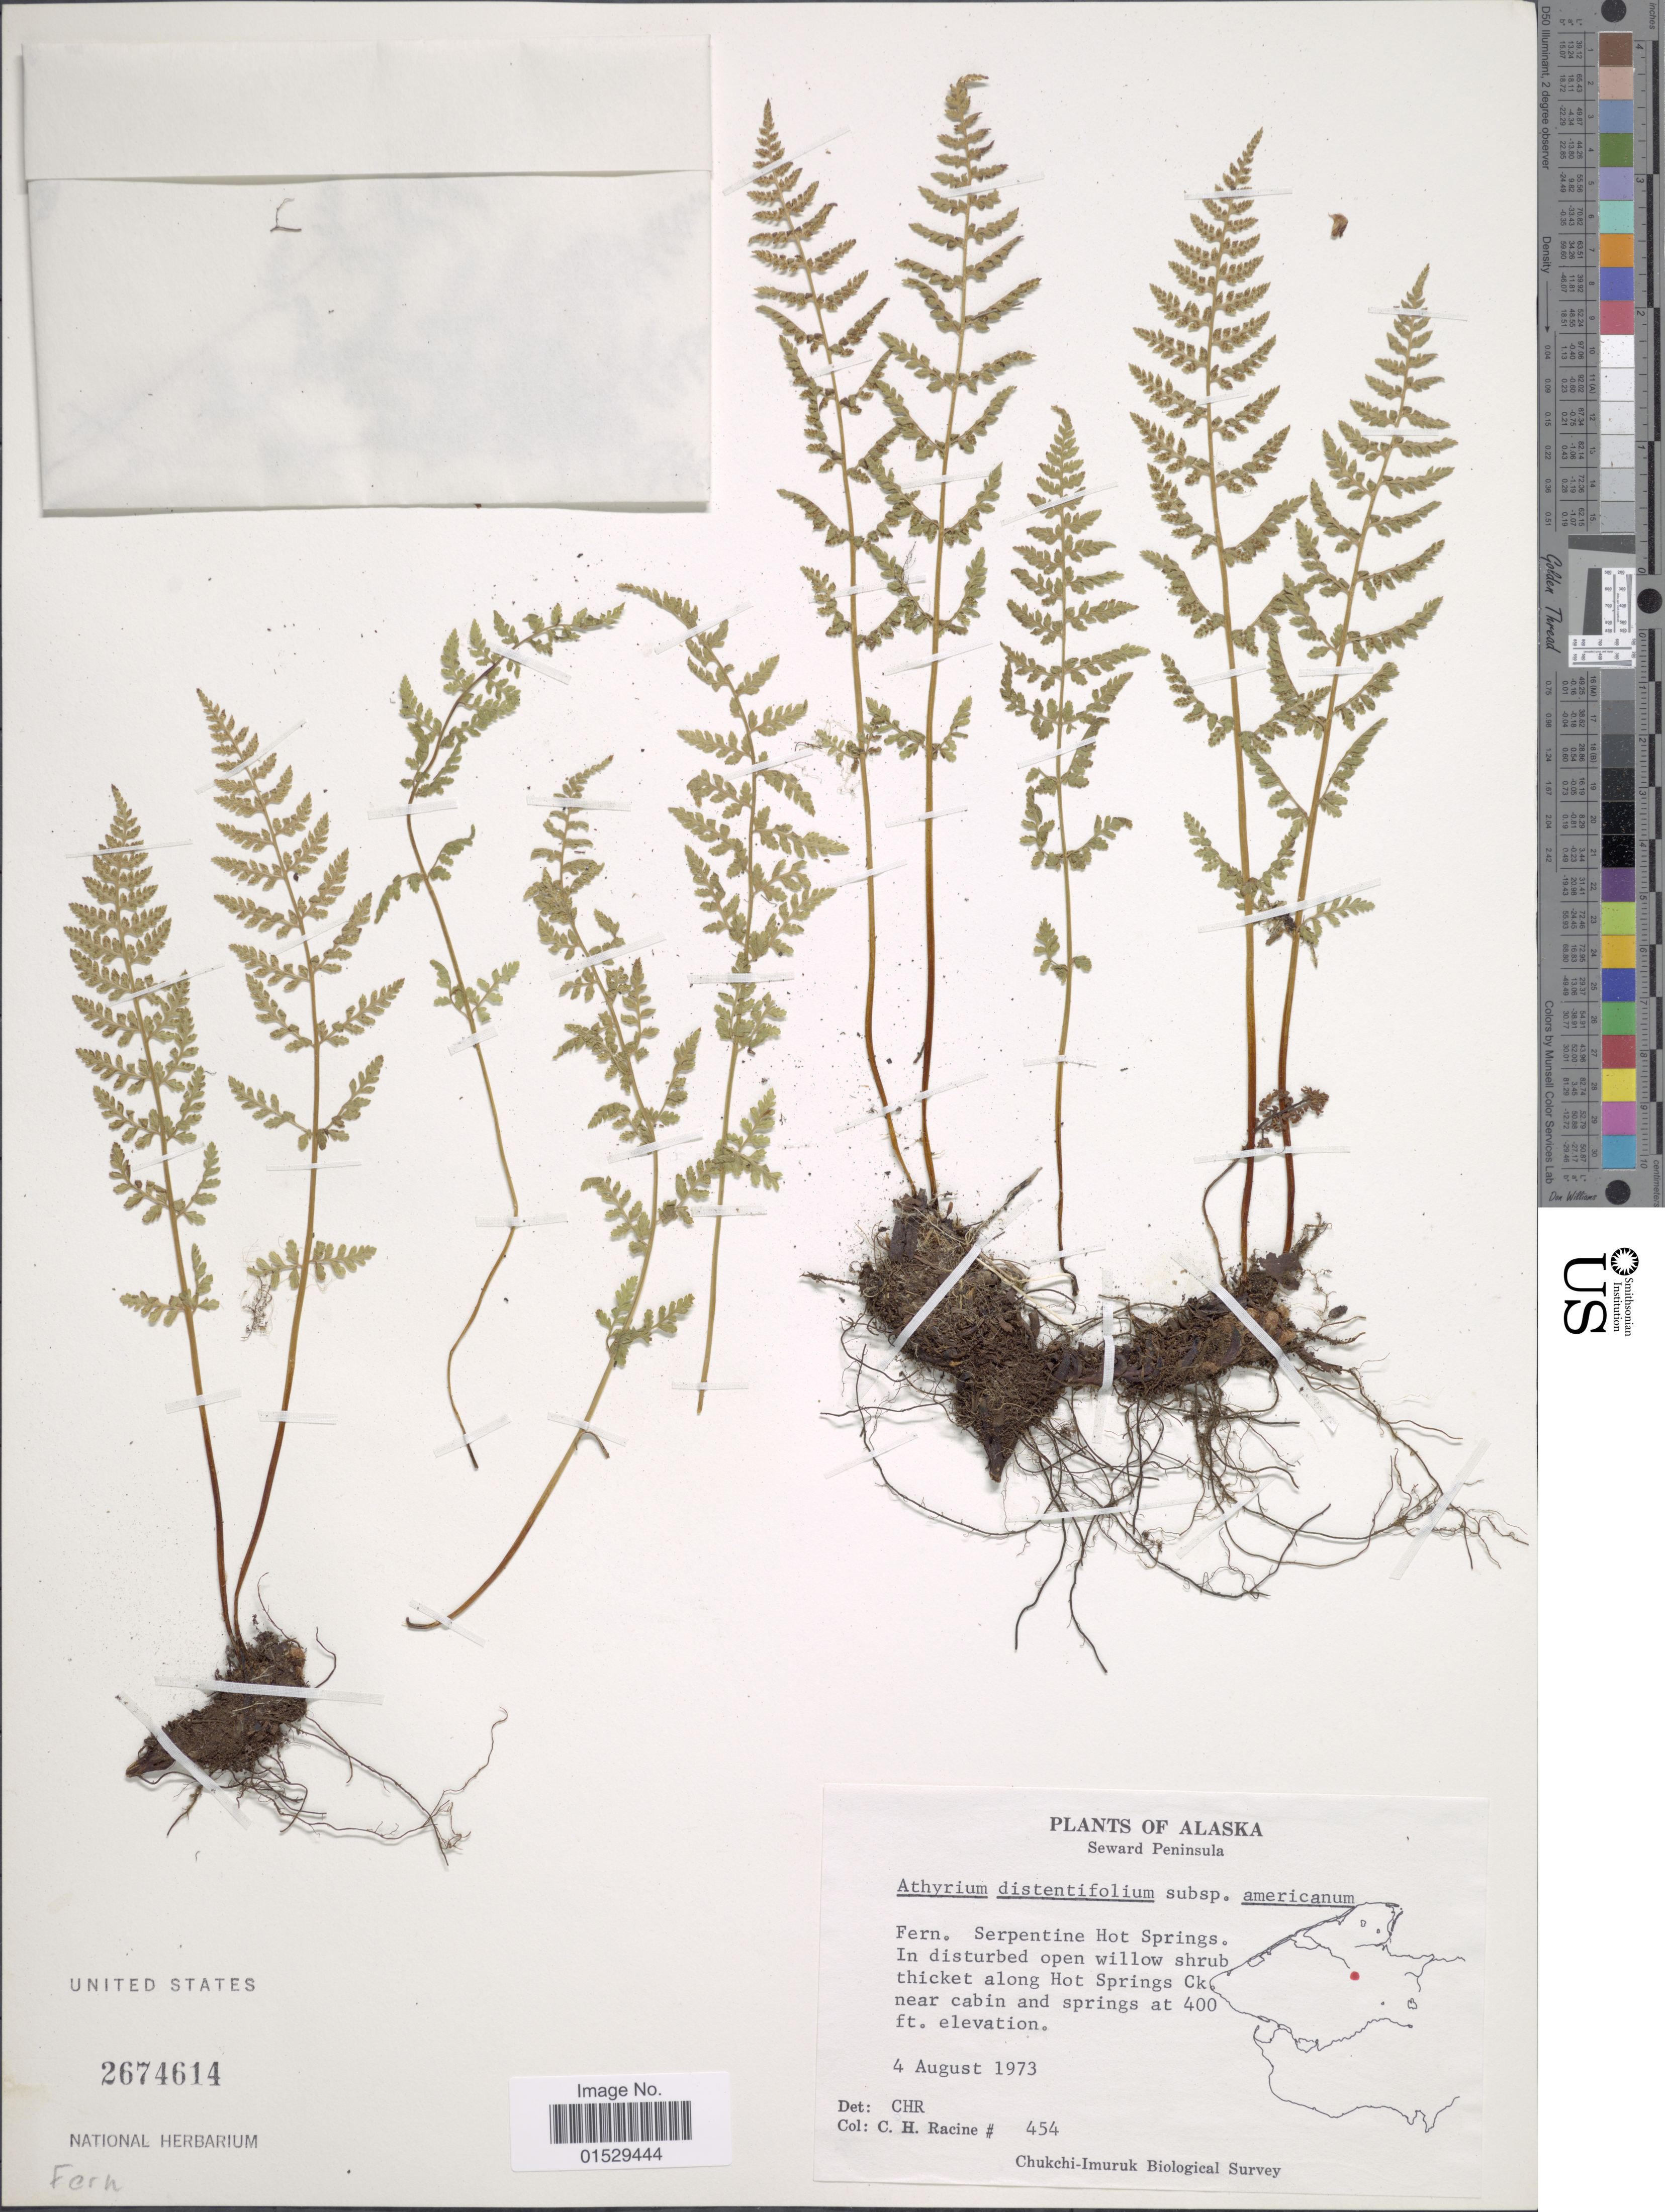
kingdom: Plantae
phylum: Tracheophyta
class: Polypodiopsida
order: Polypodiales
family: Athyriaceae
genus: Athyrium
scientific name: Athyrium distentifolilum subsp. americanum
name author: (Butters) Hultén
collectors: C. Racine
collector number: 454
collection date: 1973-08-04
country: United States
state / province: Alaska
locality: Seward Peninsula, Serpentine Hot Springs, in disturbed open willow shrub thicket along Hot Springs Ck., near cabin and springs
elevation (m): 122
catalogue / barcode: US 2674614